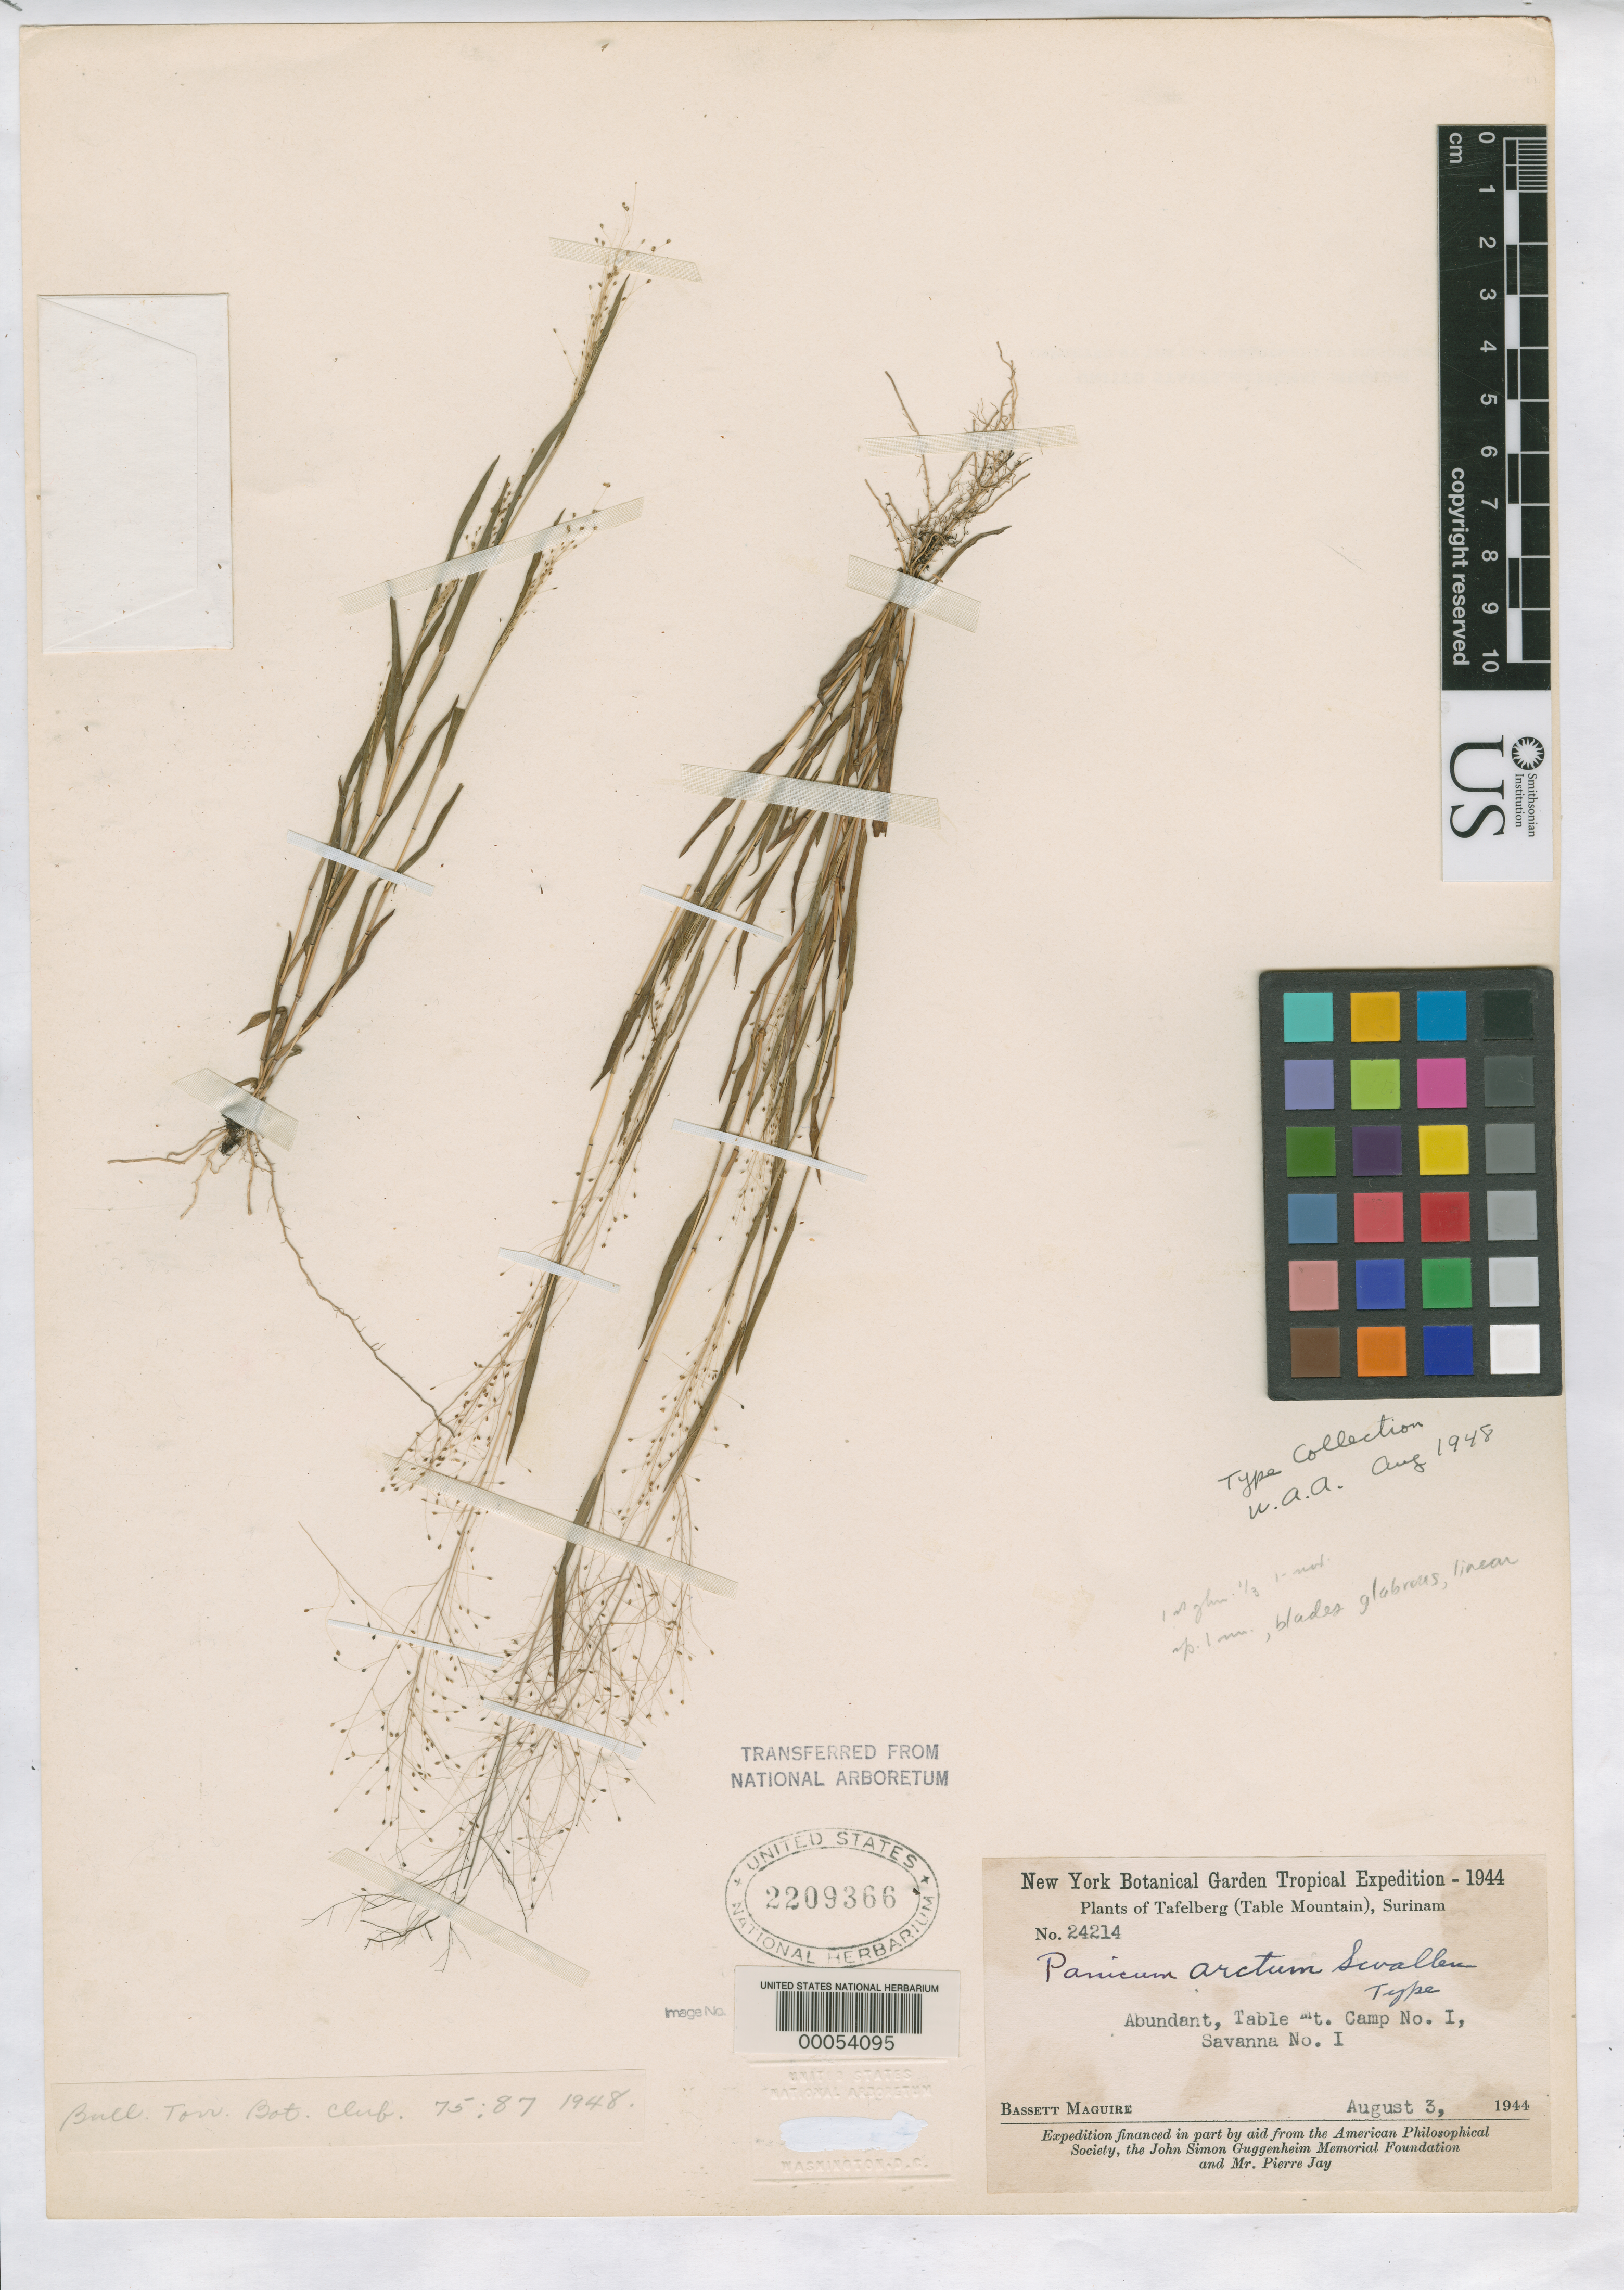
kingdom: Plantae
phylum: Tracheophyta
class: Liliopsida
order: Poales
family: Poaceae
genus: Panicum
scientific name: Panicum arctum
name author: Swallen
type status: Holotype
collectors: B. Maguire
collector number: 24214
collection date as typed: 03 Aug 1944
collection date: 1944-08-03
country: Suriname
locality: Tafelberg (Table Mt.), savanna no. 1.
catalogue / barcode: US 2209366